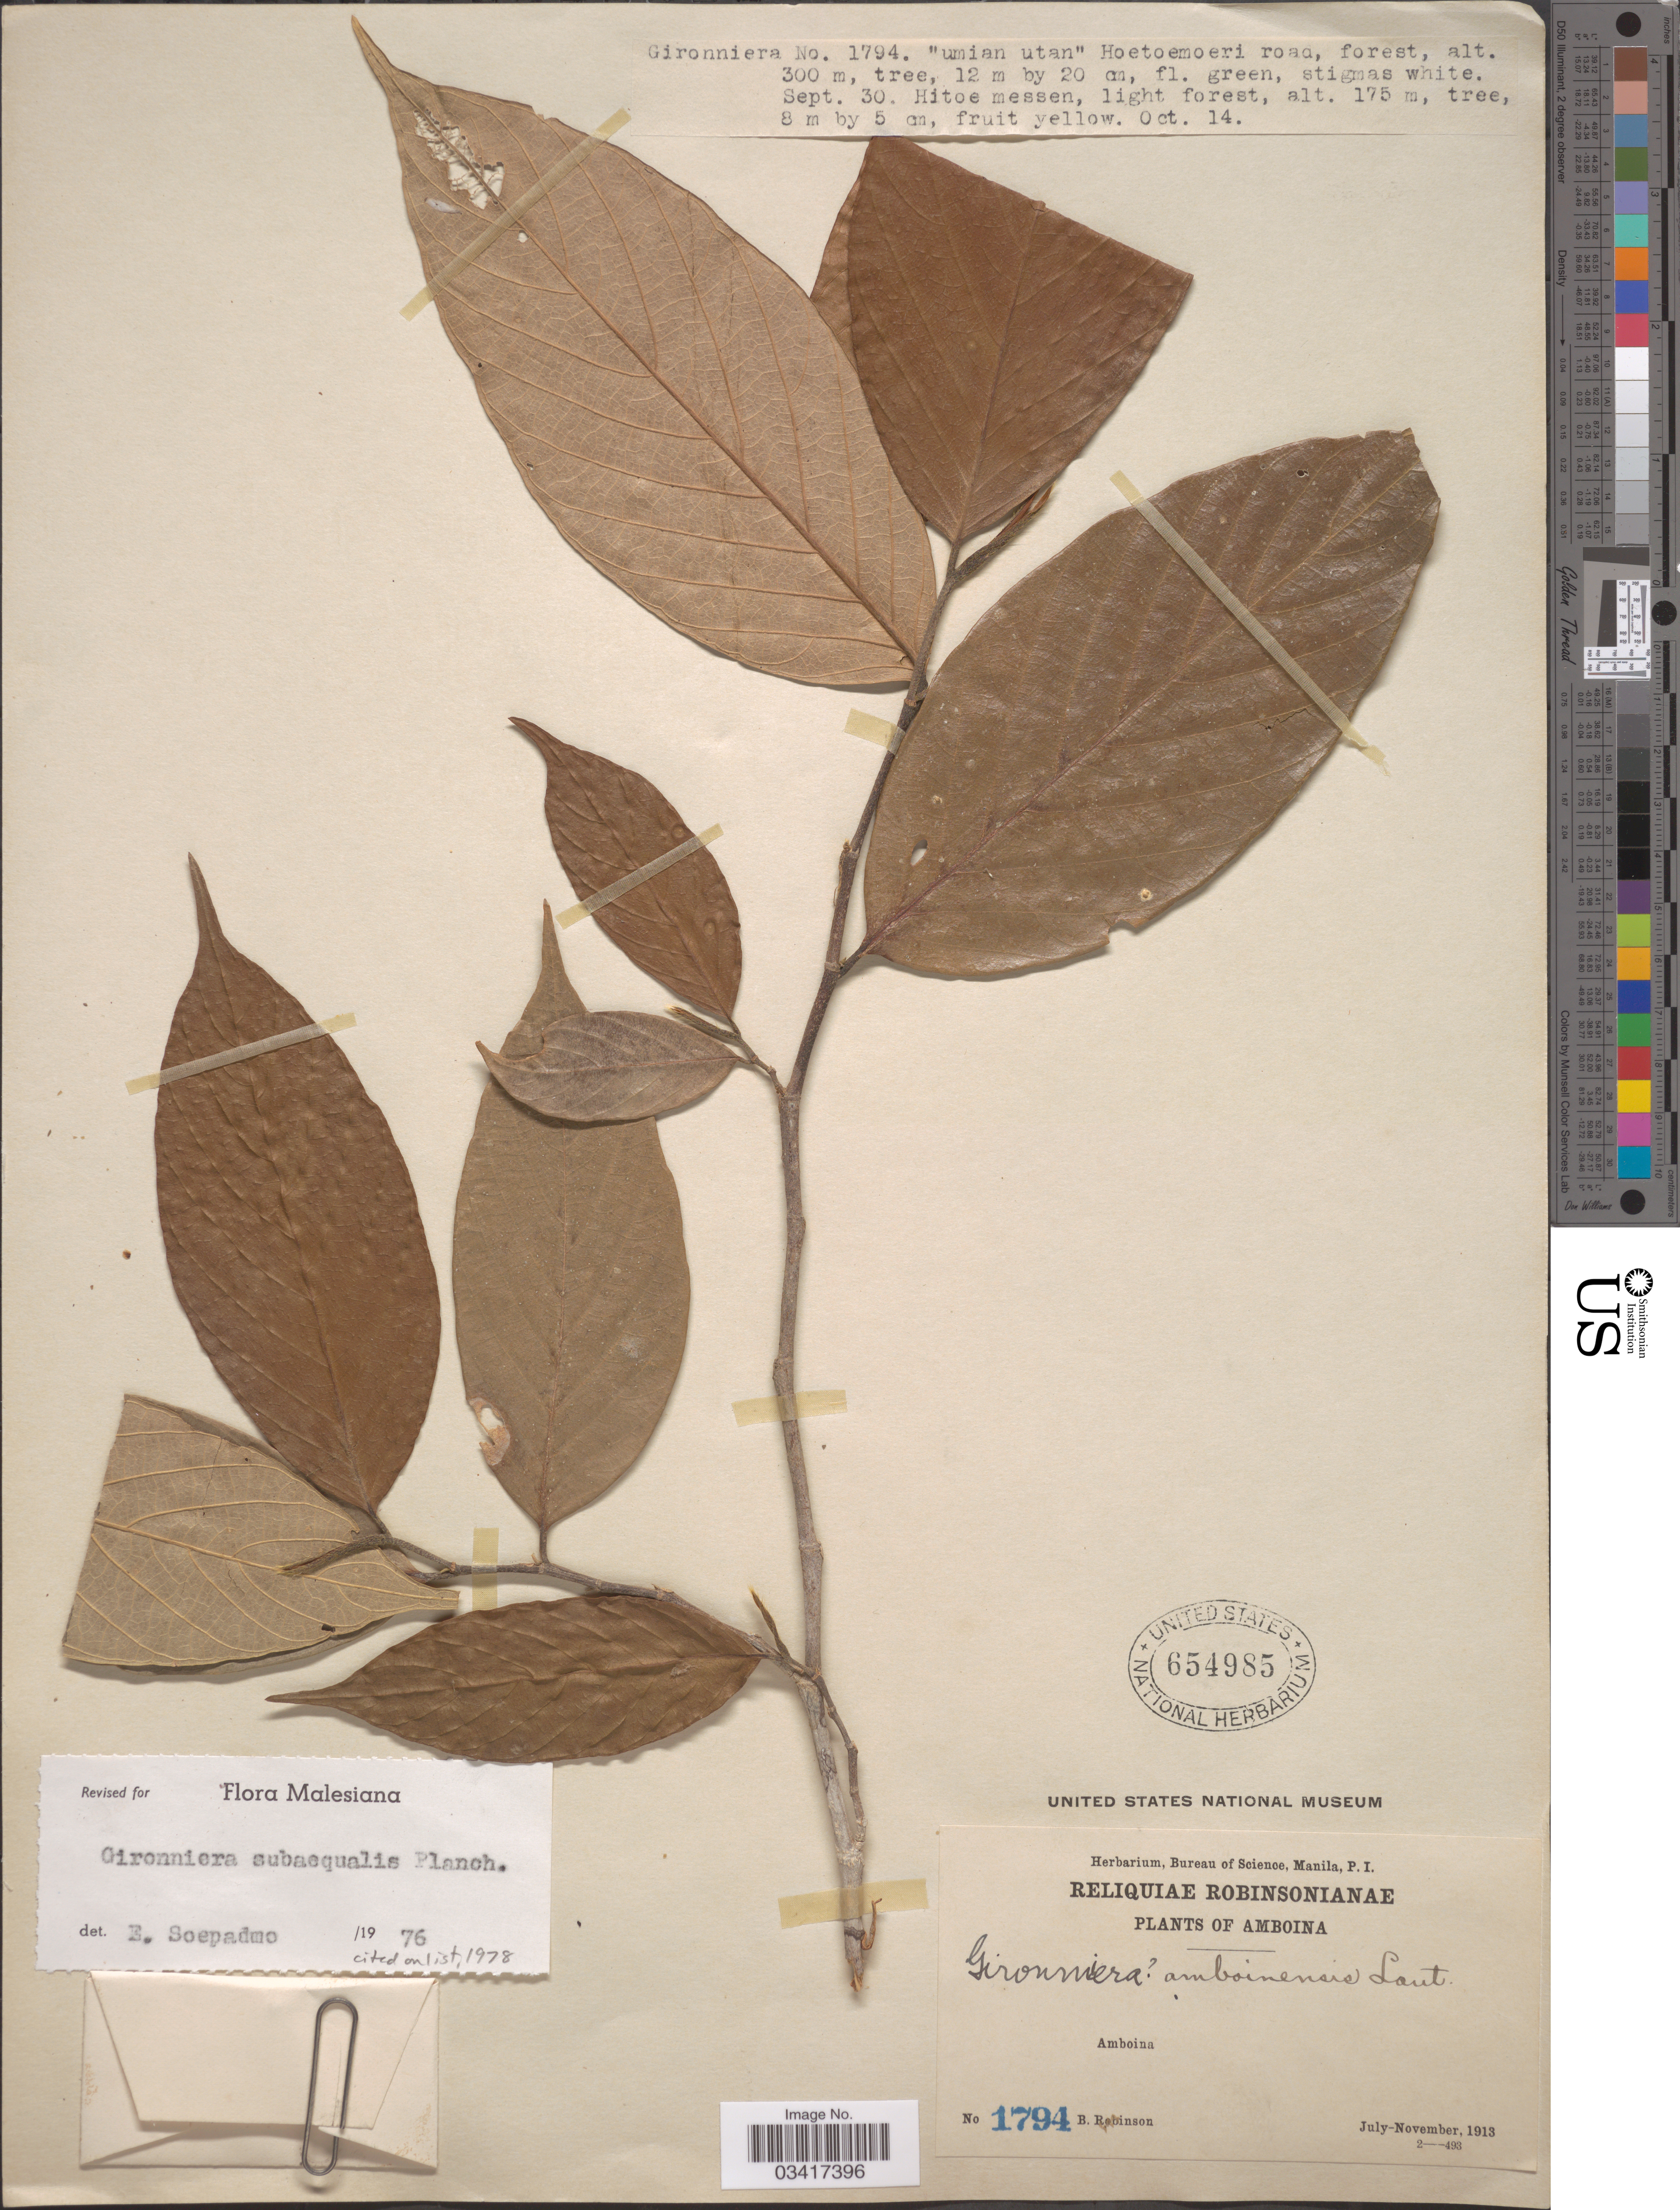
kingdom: Plantae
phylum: Tracheophyta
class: Magnoliopsida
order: Rosales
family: Cannabaceae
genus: Gironniera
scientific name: Gironniera subaequalis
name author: Planch.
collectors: B. Robinson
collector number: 1794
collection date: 1913-09-30/1913-10-14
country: Indonesia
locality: Amboina. Hoetoemoeri road.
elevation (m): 175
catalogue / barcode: US 654985